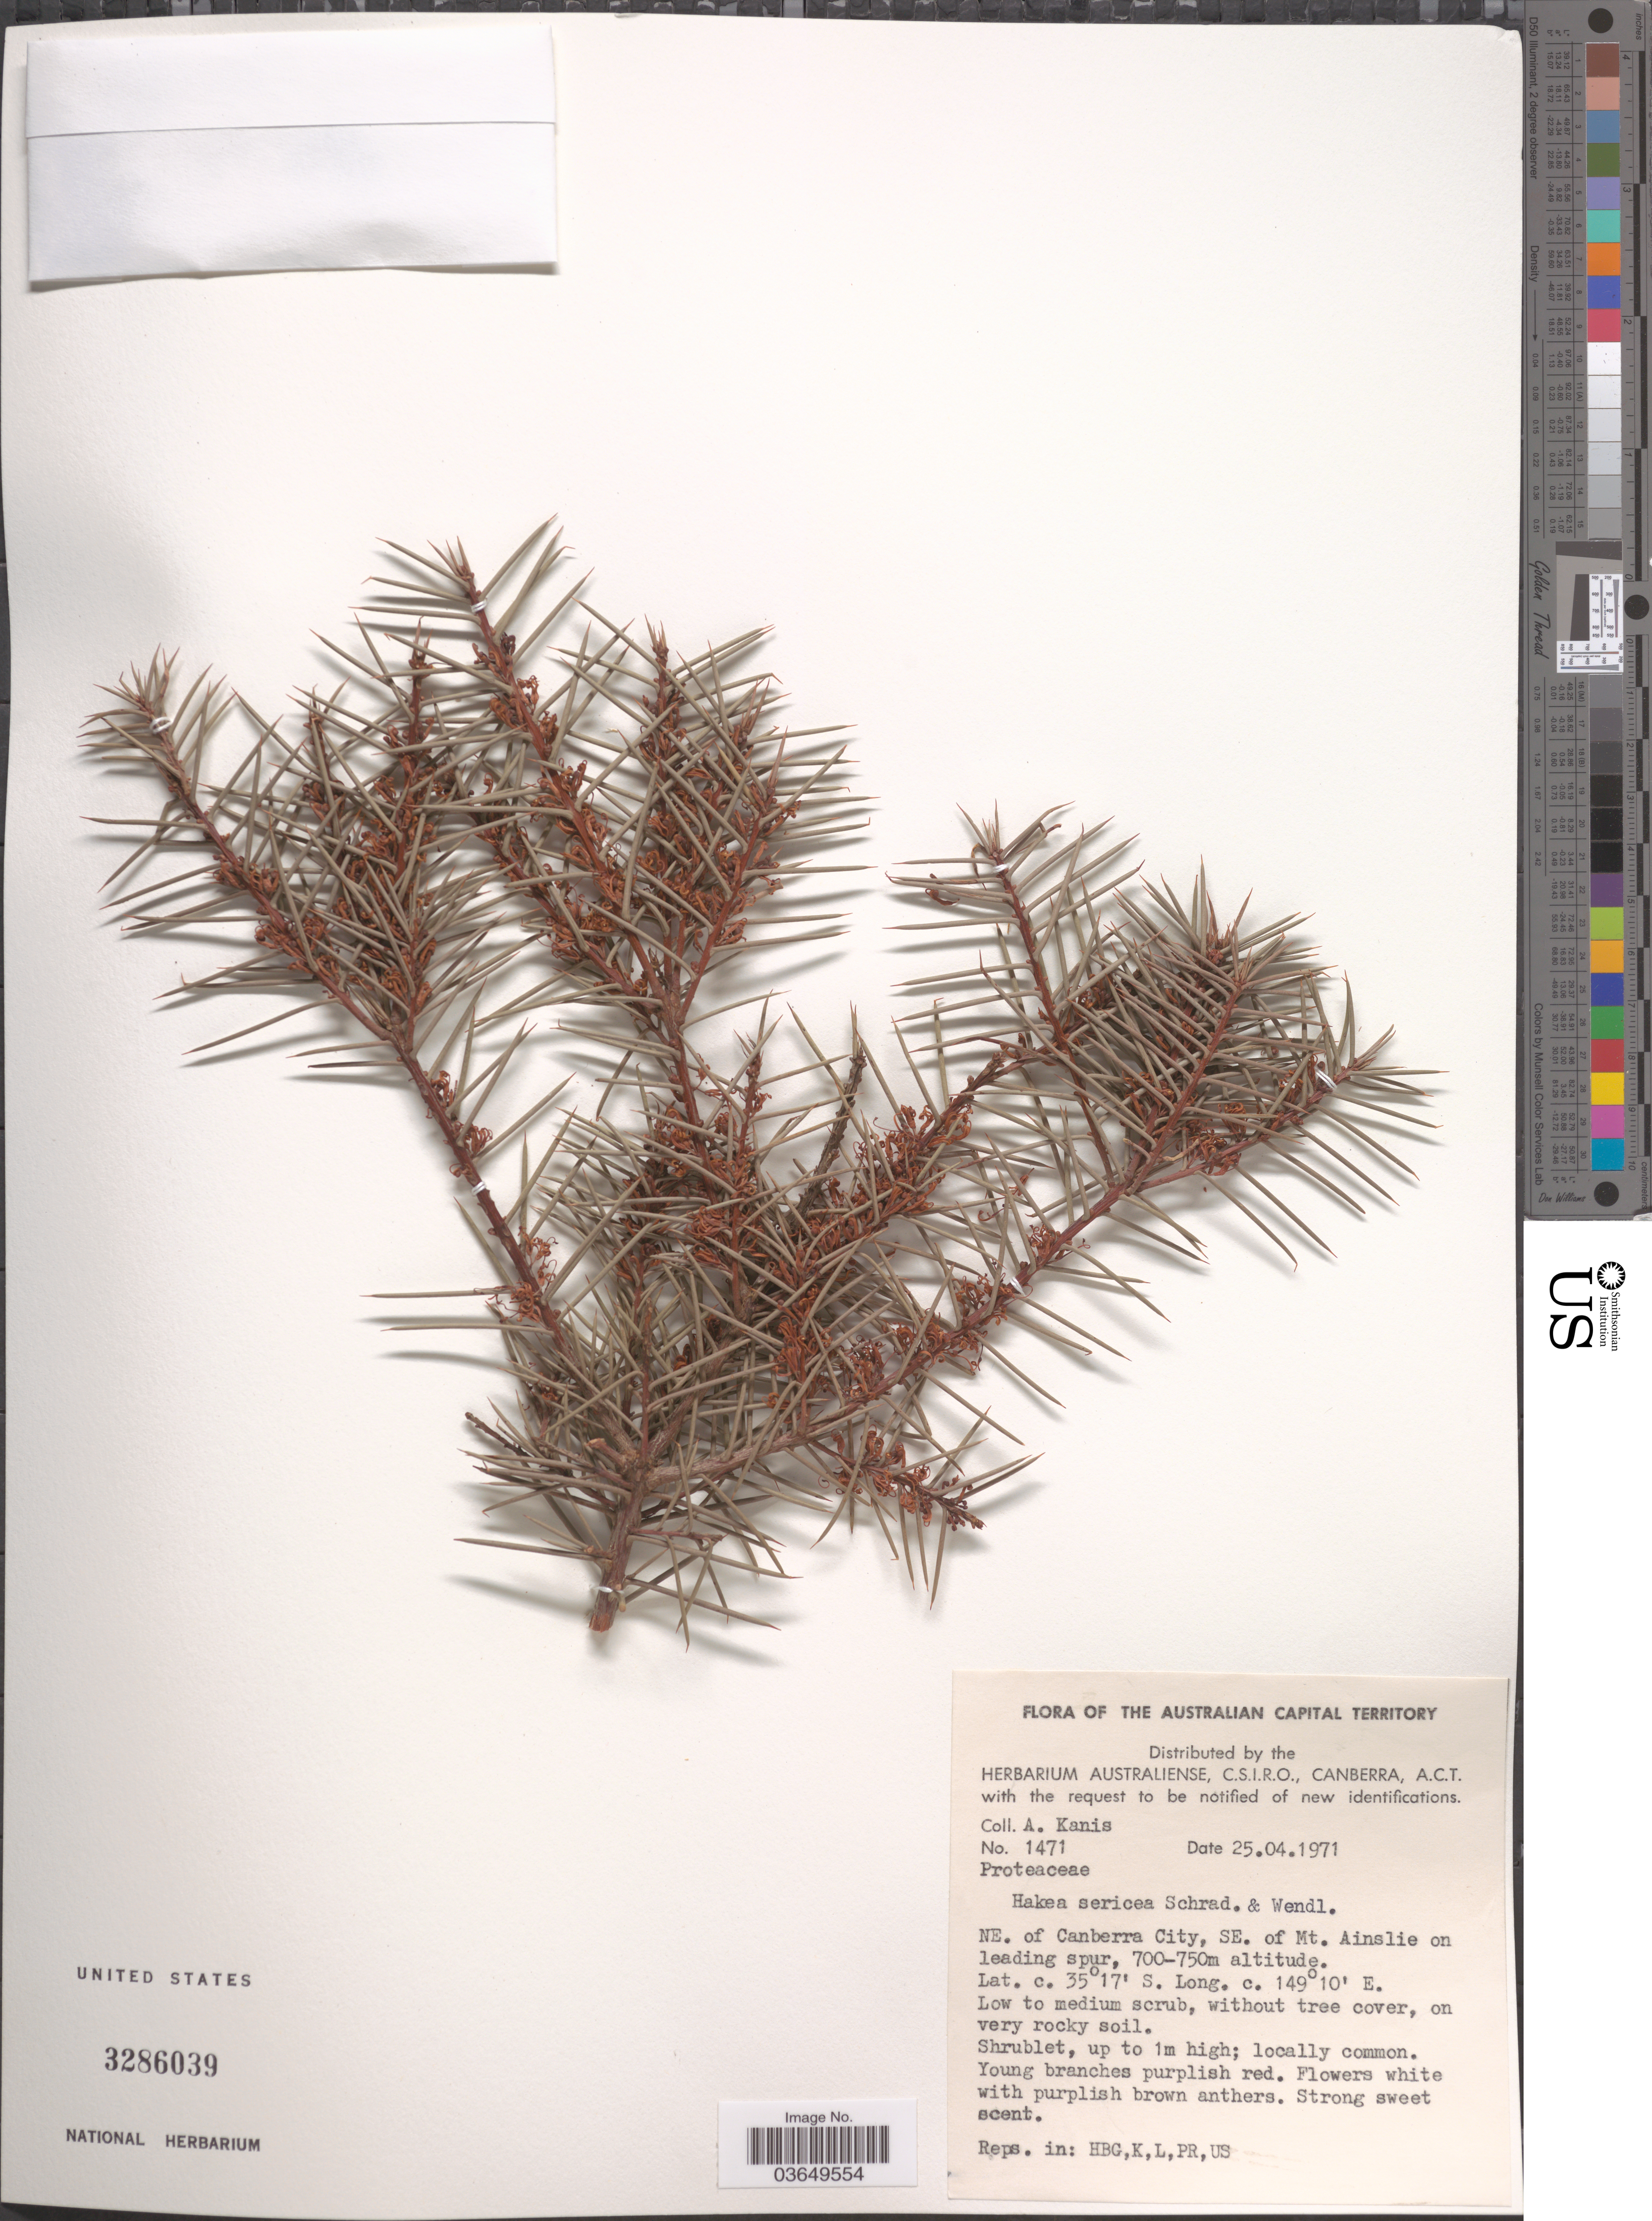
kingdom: Plantae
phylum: Tracheophyta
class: Magnoliopsida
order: Proteales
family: Proteaceae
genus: Hakea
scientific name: Hakea sericea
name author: Schrad. & J.C. Wendl.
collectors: A. Kanis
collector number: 1471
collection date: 1971-04-25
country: Australia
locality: The Australian Capital Territory. NE. of Canberra City, SE. of Mt. Ainslie on leading spur.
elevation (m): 700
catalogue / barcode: US 3286039